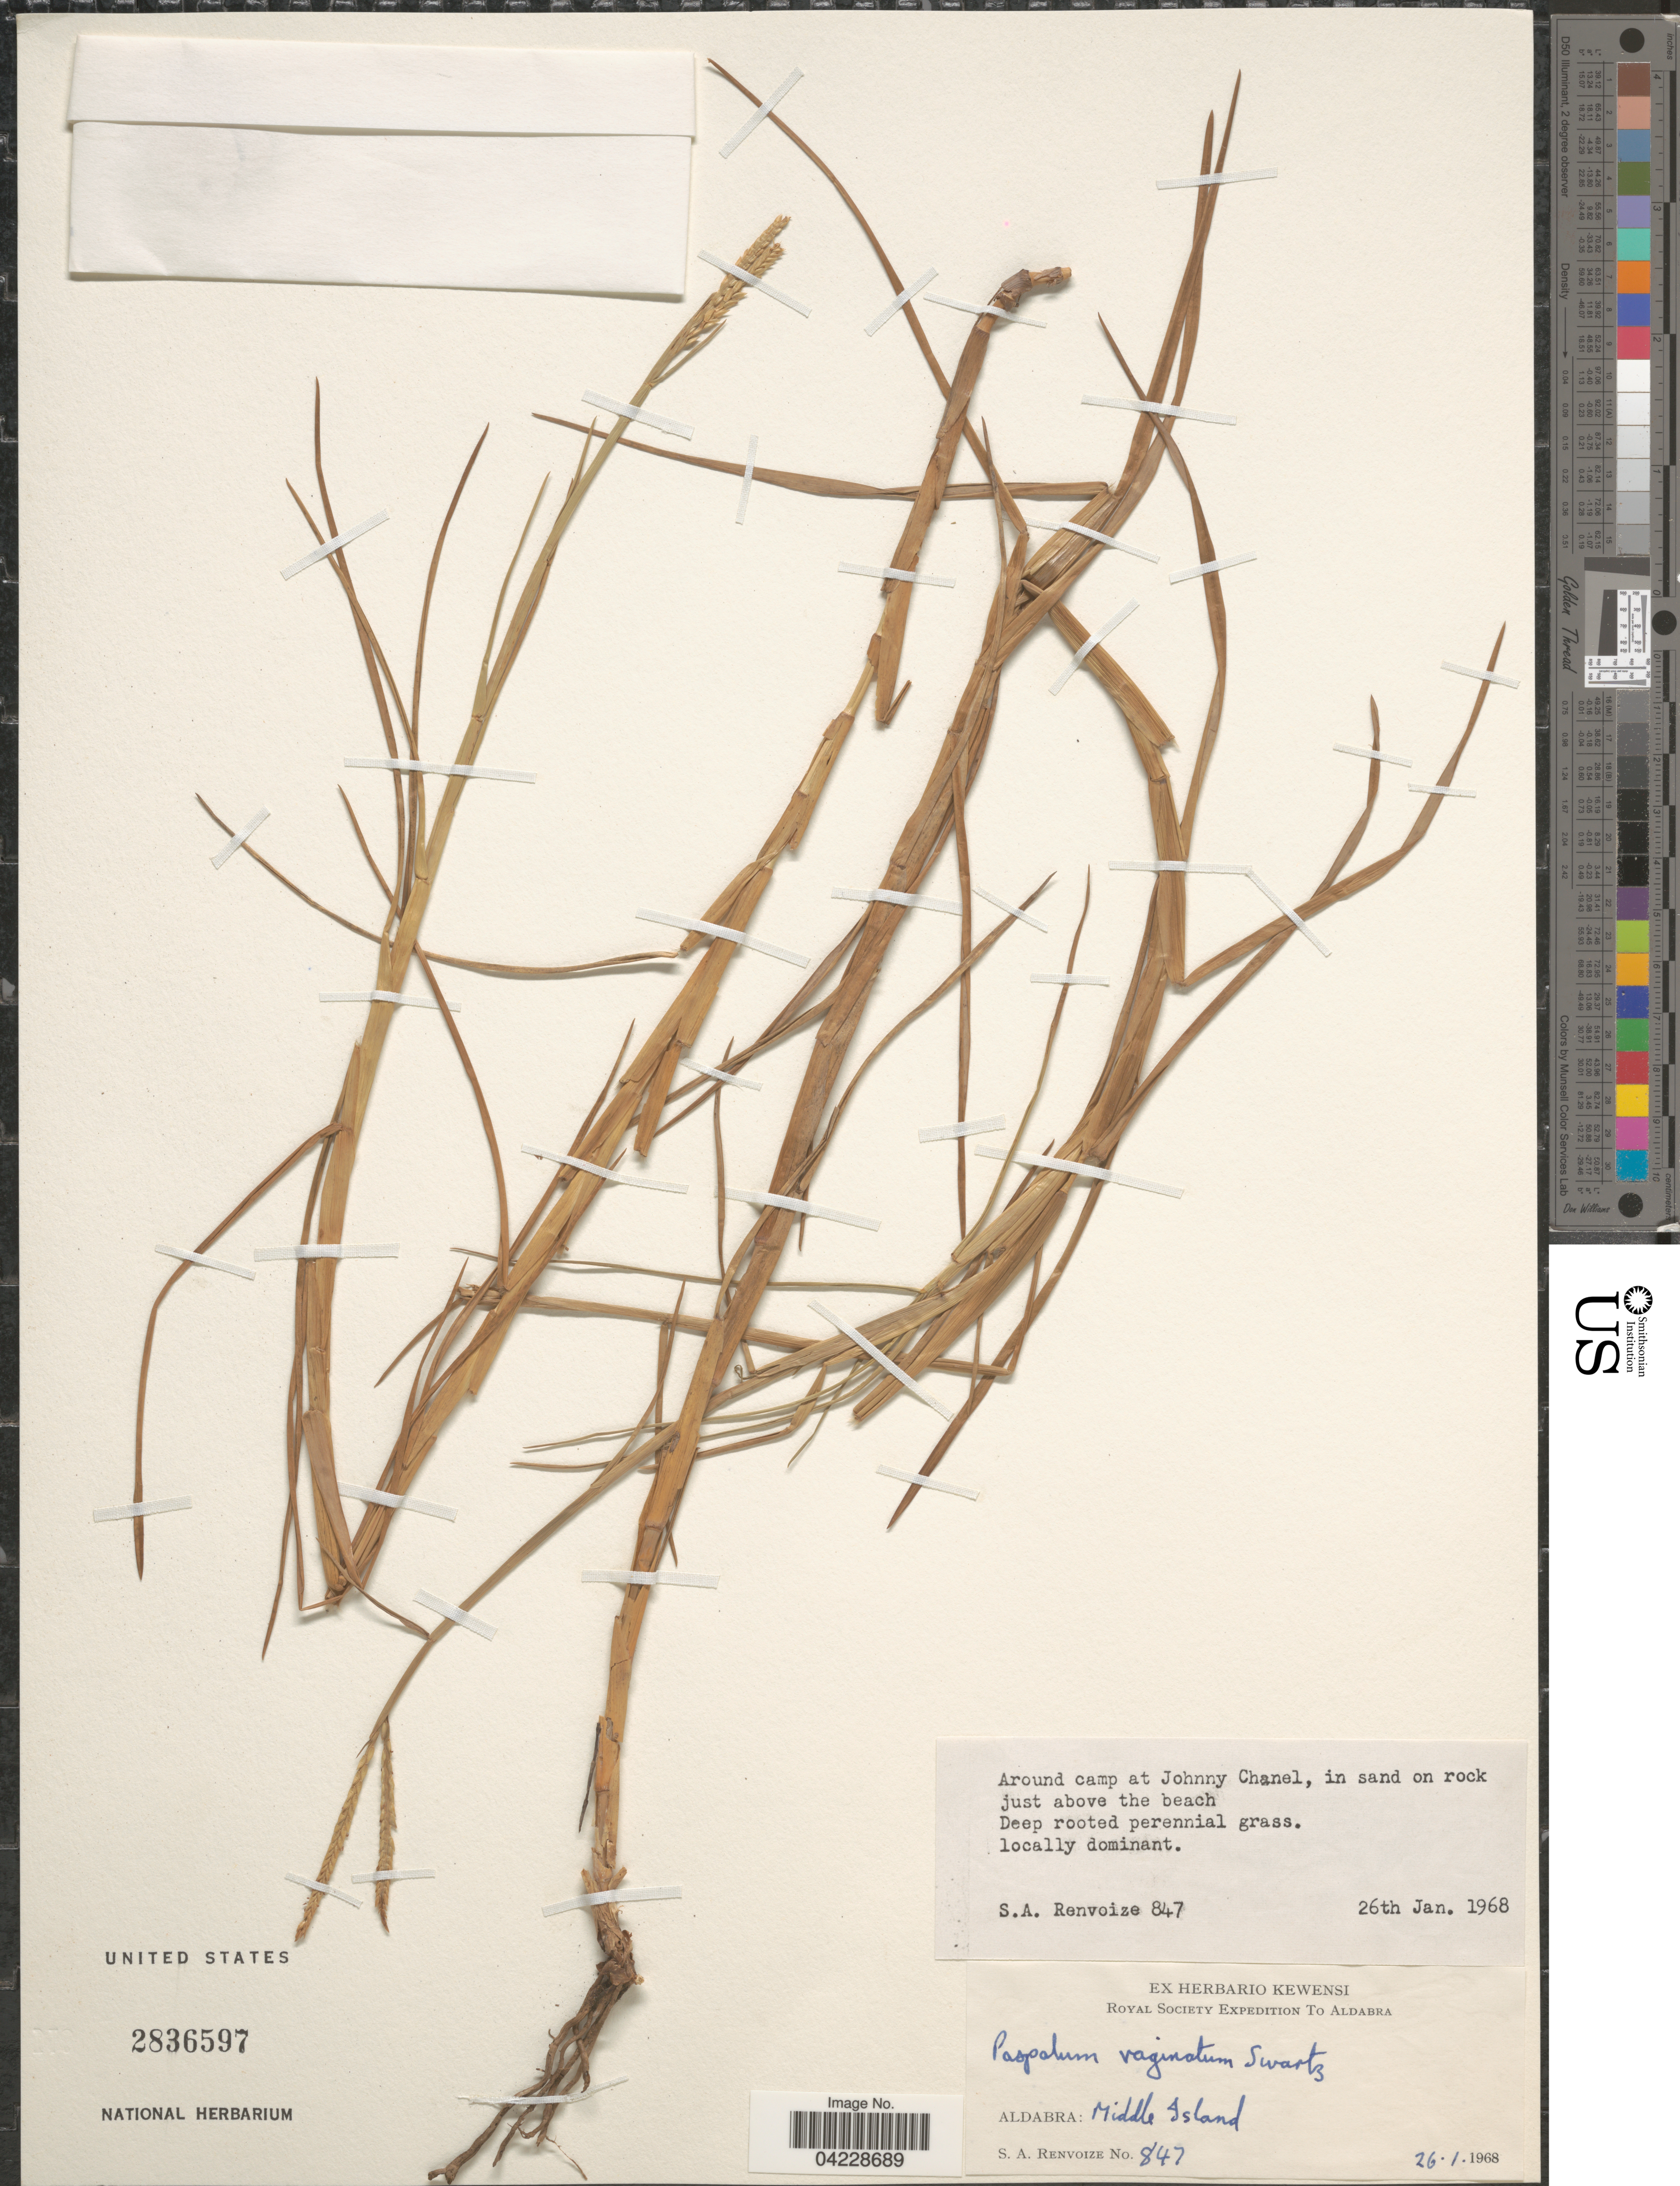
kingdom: Plantae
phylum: Tracheophyta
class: Liliopsida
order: Poales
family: Poaceae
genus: Paspalum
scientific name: Paspalum vaginatum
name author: Sw.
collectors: S. A. Renvoize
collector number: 847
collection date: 1968-01-26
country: Seychelles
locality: Around camp at Johnny Chanel, in sand on rock just above the beach. Royal Society Expedition to Aldabra. Aldabra: Middle Island.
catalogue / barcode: US 2836597